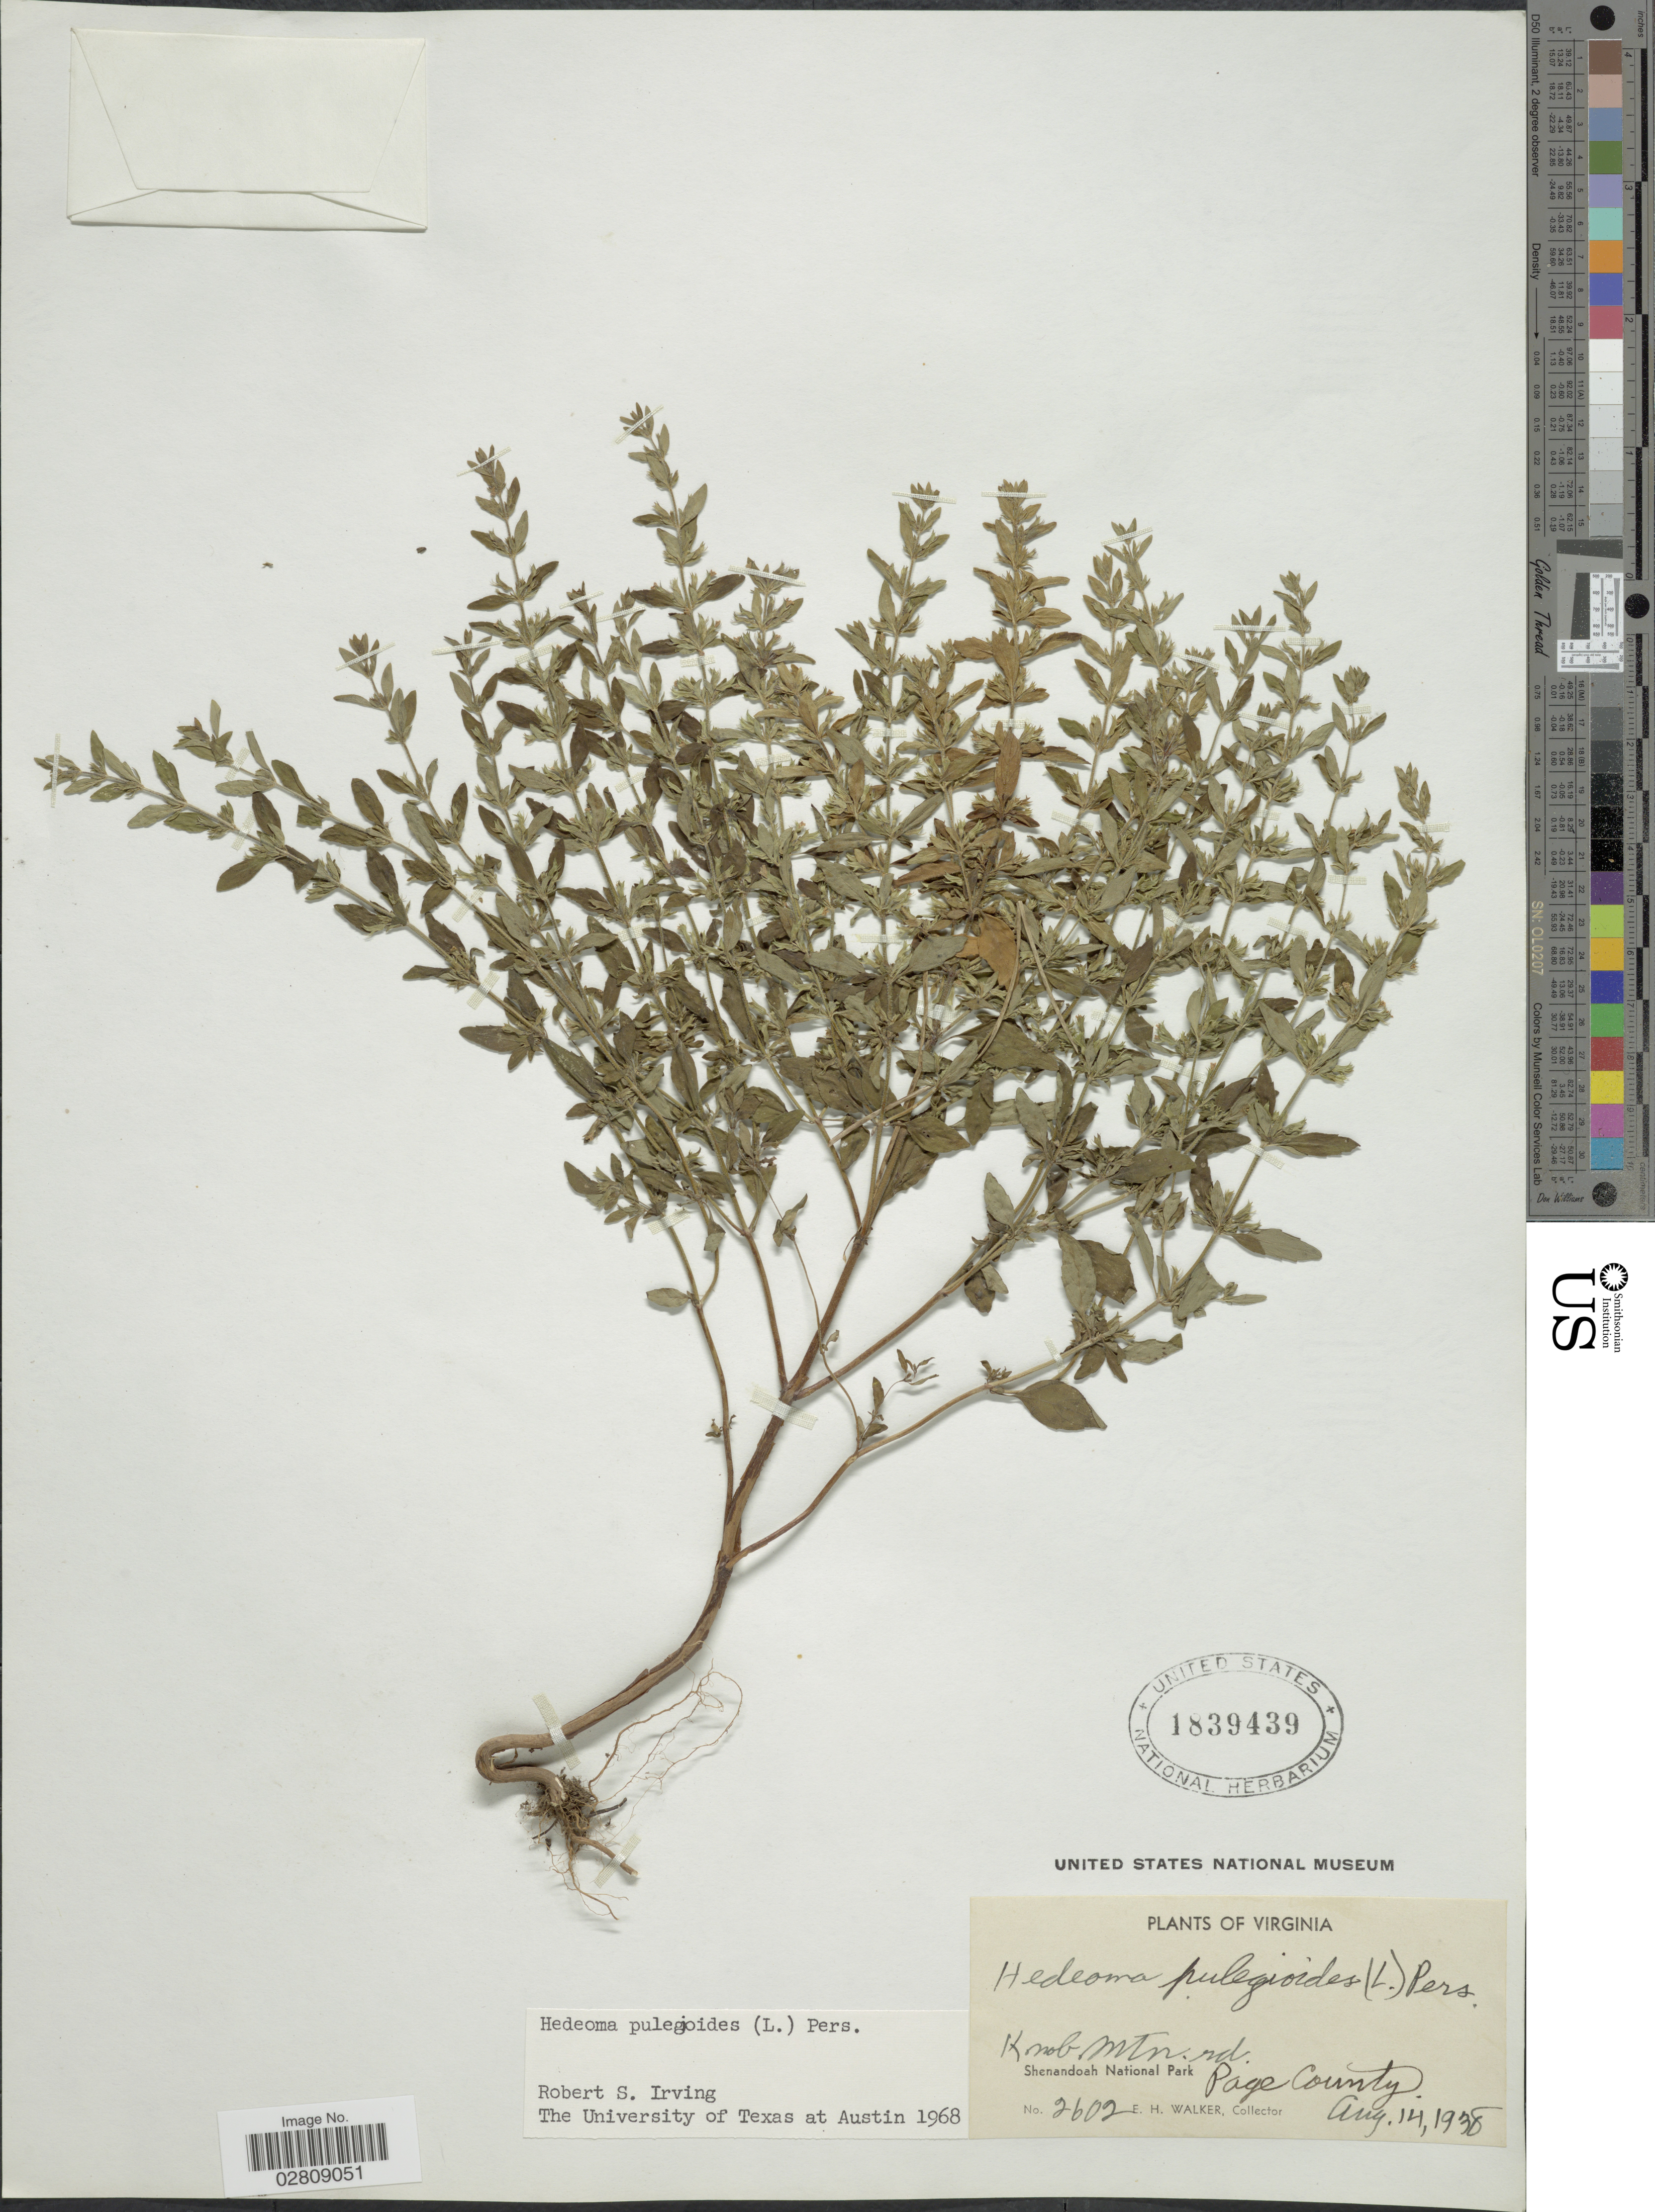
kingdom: Plantae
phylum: Tracheophyta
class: Magnoliopsida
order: Lamiales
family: Lamiaceae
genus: Hedeoma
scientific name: Hedeoma pulegioides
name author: (L.) Pers.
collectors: E. H. Walker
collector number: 2602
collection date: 1938-08-14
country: United States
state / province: Virginia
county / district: Page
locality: Knob Mtn. rd, Shenandoah National Park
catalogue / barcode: US 1839439